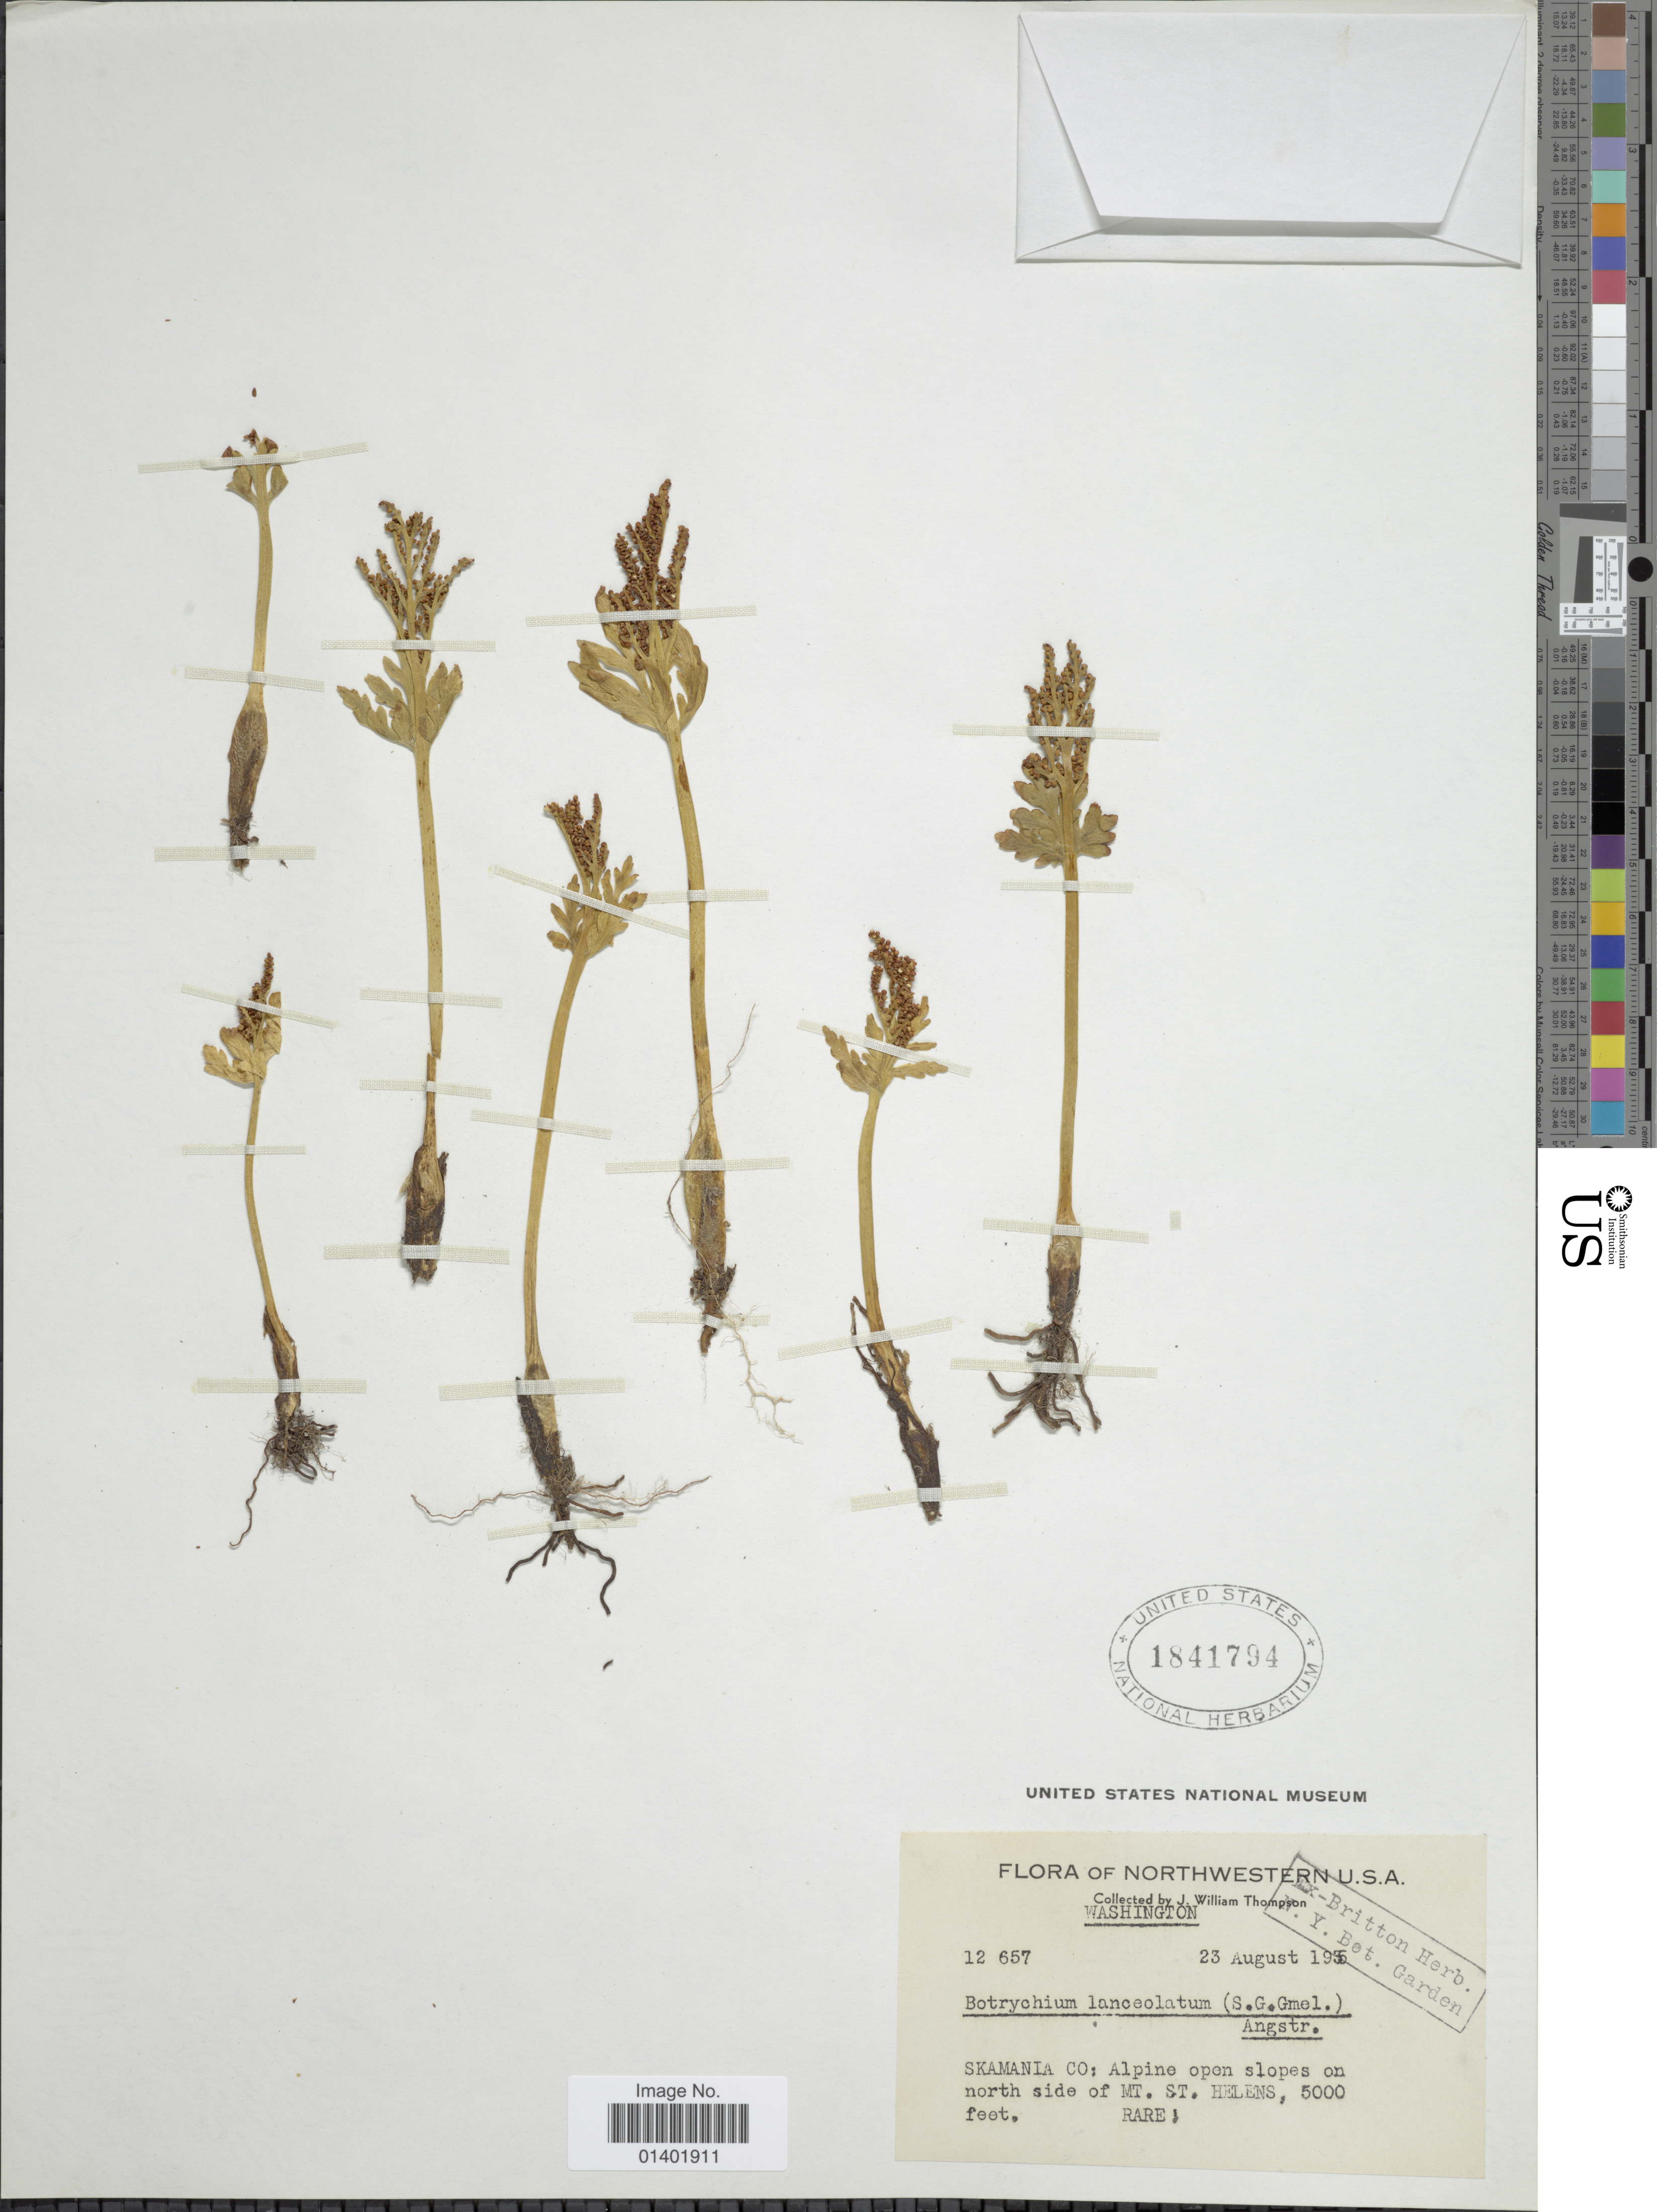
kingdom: Plantae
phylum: Tracheophyta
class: Polypodiopsida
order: Ophioglossales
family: Ophioglossaceae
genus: Botrychium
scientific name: Botrychium lanceolatum subsp. lanceolatum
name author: (S.G. Gmel.) Ångstr.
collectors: J. W. Thompson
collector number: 12657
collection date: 1955-08-23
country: United States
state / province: Washington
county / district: Skamania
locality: Northwestern U.S.A., Skamania Co: Alpine open slopes on north side of Mt. St. Helens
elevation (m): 1524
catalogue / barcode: US 1841794